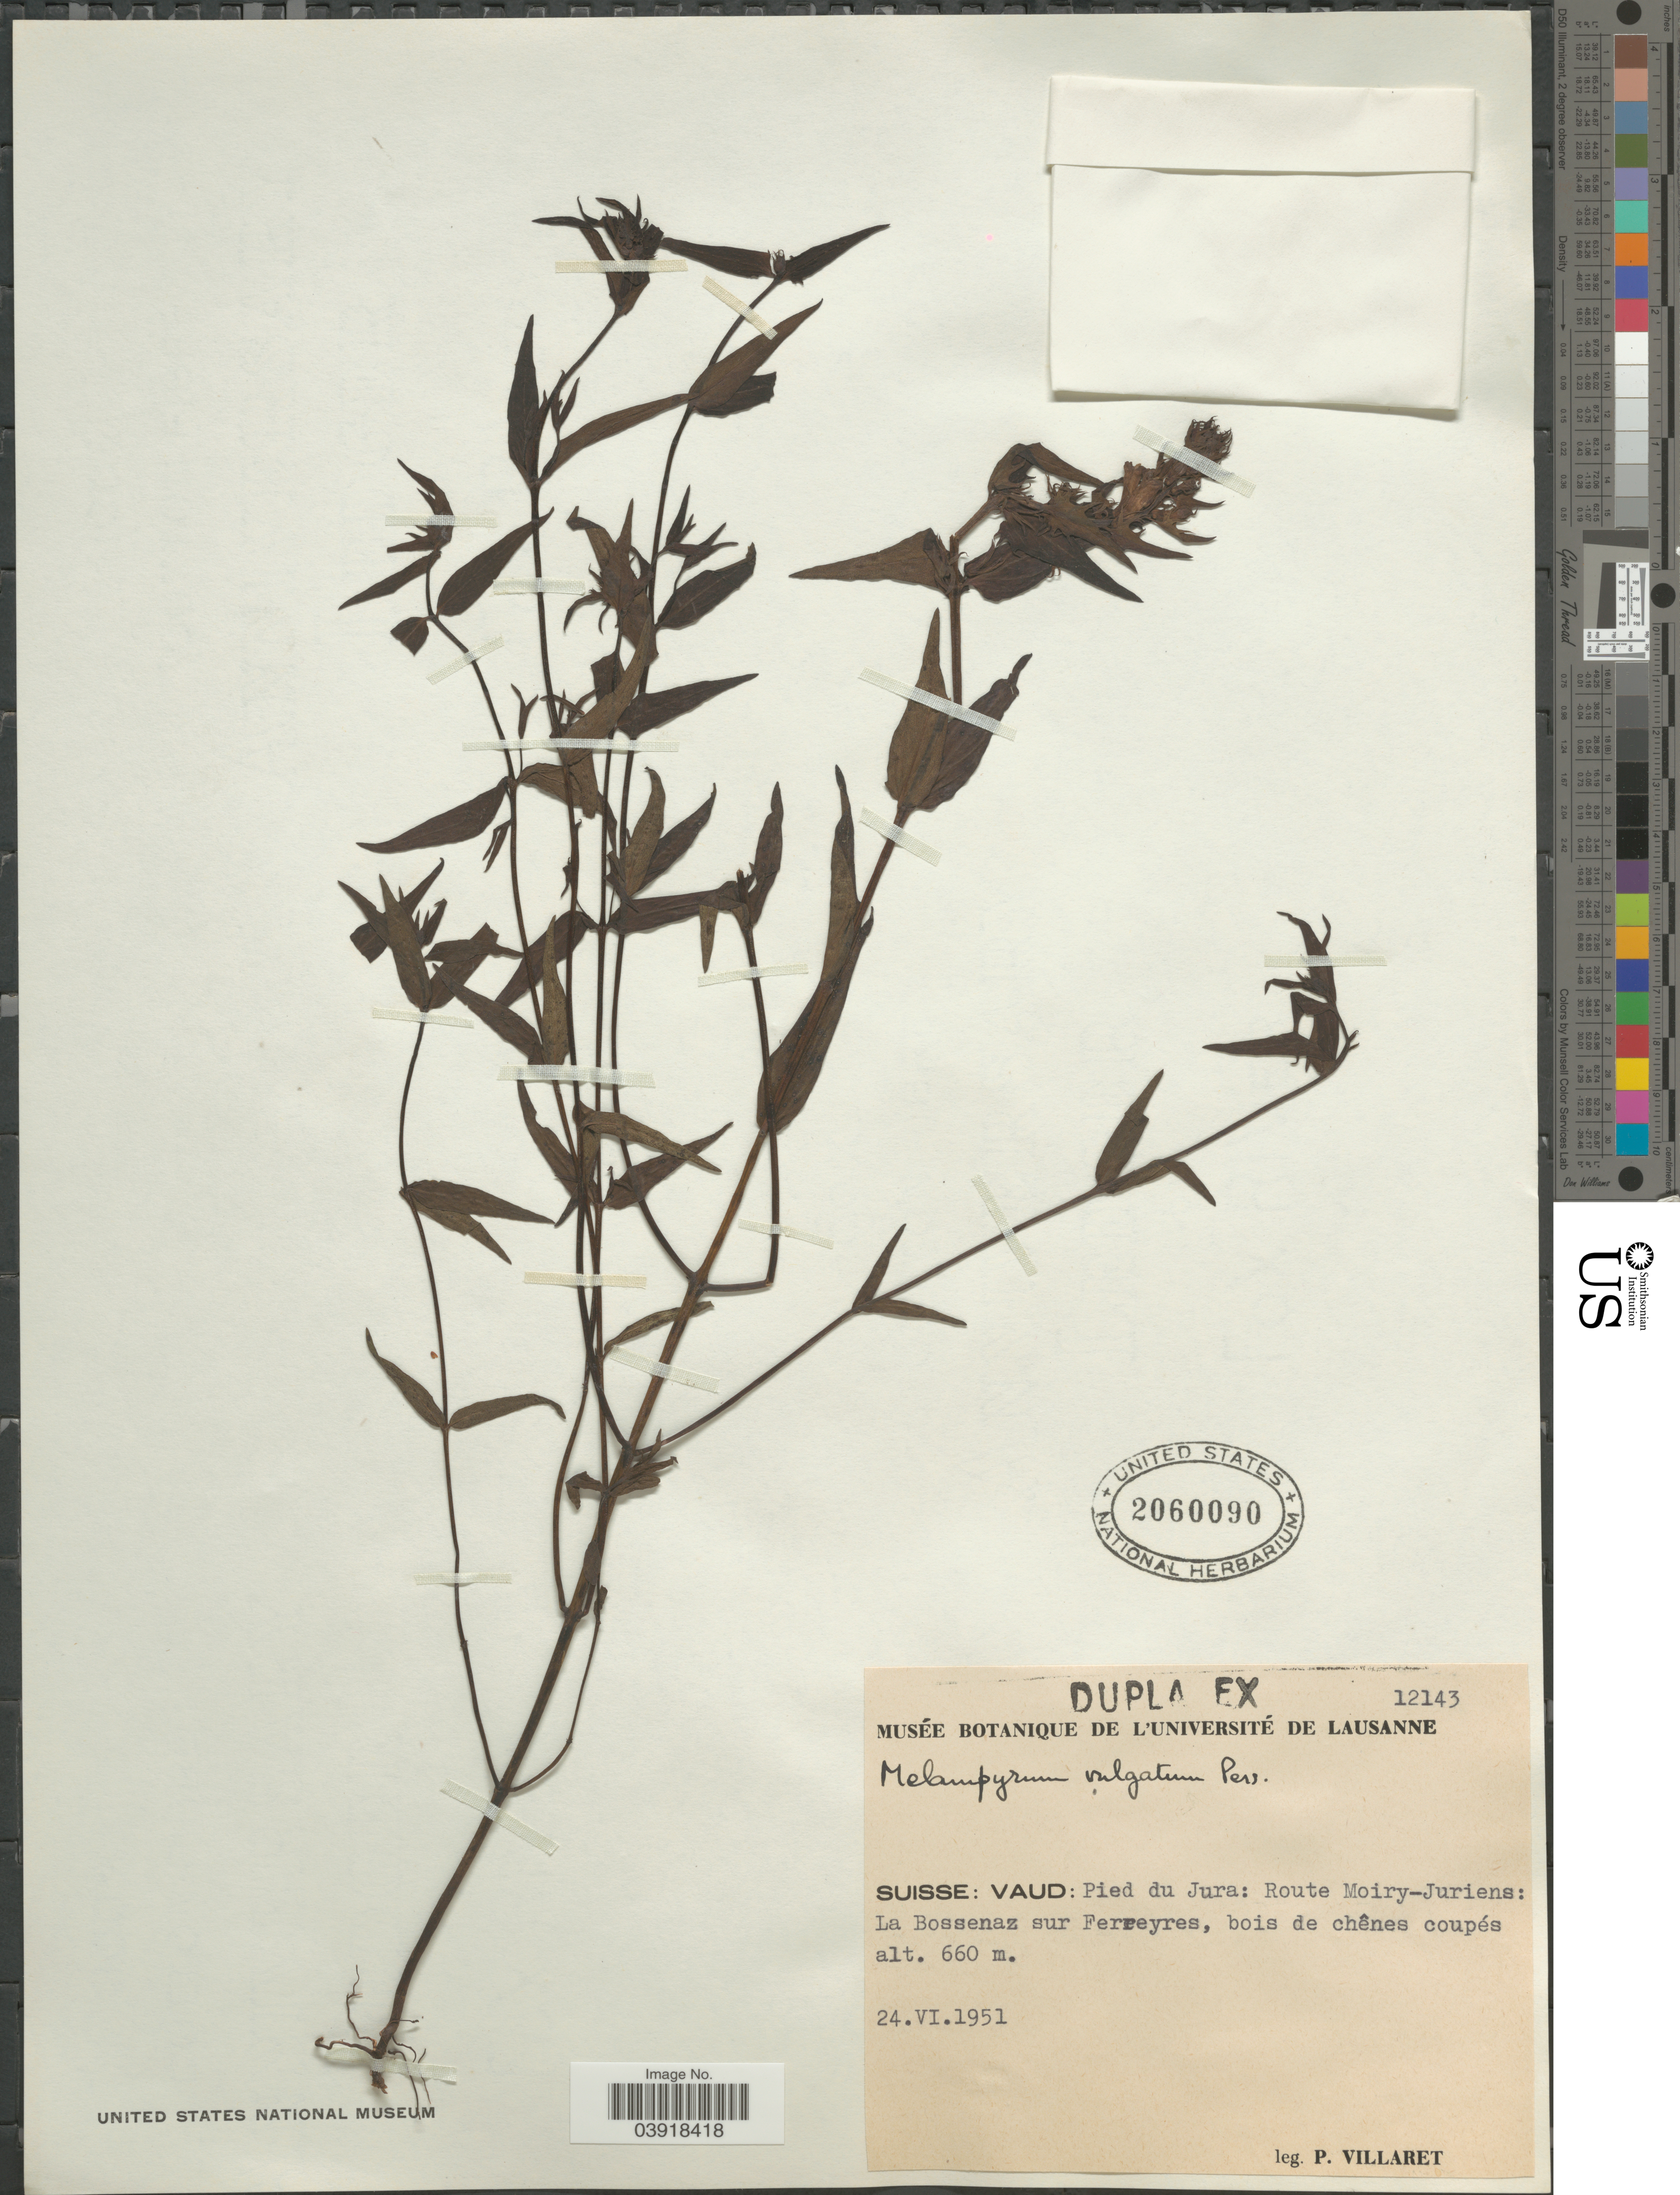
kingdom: Plantae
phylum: Tracheophyta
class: Magnoliopsida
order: Lamiales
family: Orobanchaceae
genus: Melampyrum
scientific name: Melampyrum vulgatum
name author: Pers.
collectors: P. Villaret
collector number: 12143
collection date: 1951-06-24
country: Switzerland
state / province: Vaud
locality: Suisse: Pied du Jura: Route Moiry-Juriens: La Bossenaz sur Ferreyres, bois de chênes coupés.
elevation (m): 660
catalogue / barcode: US 2060090